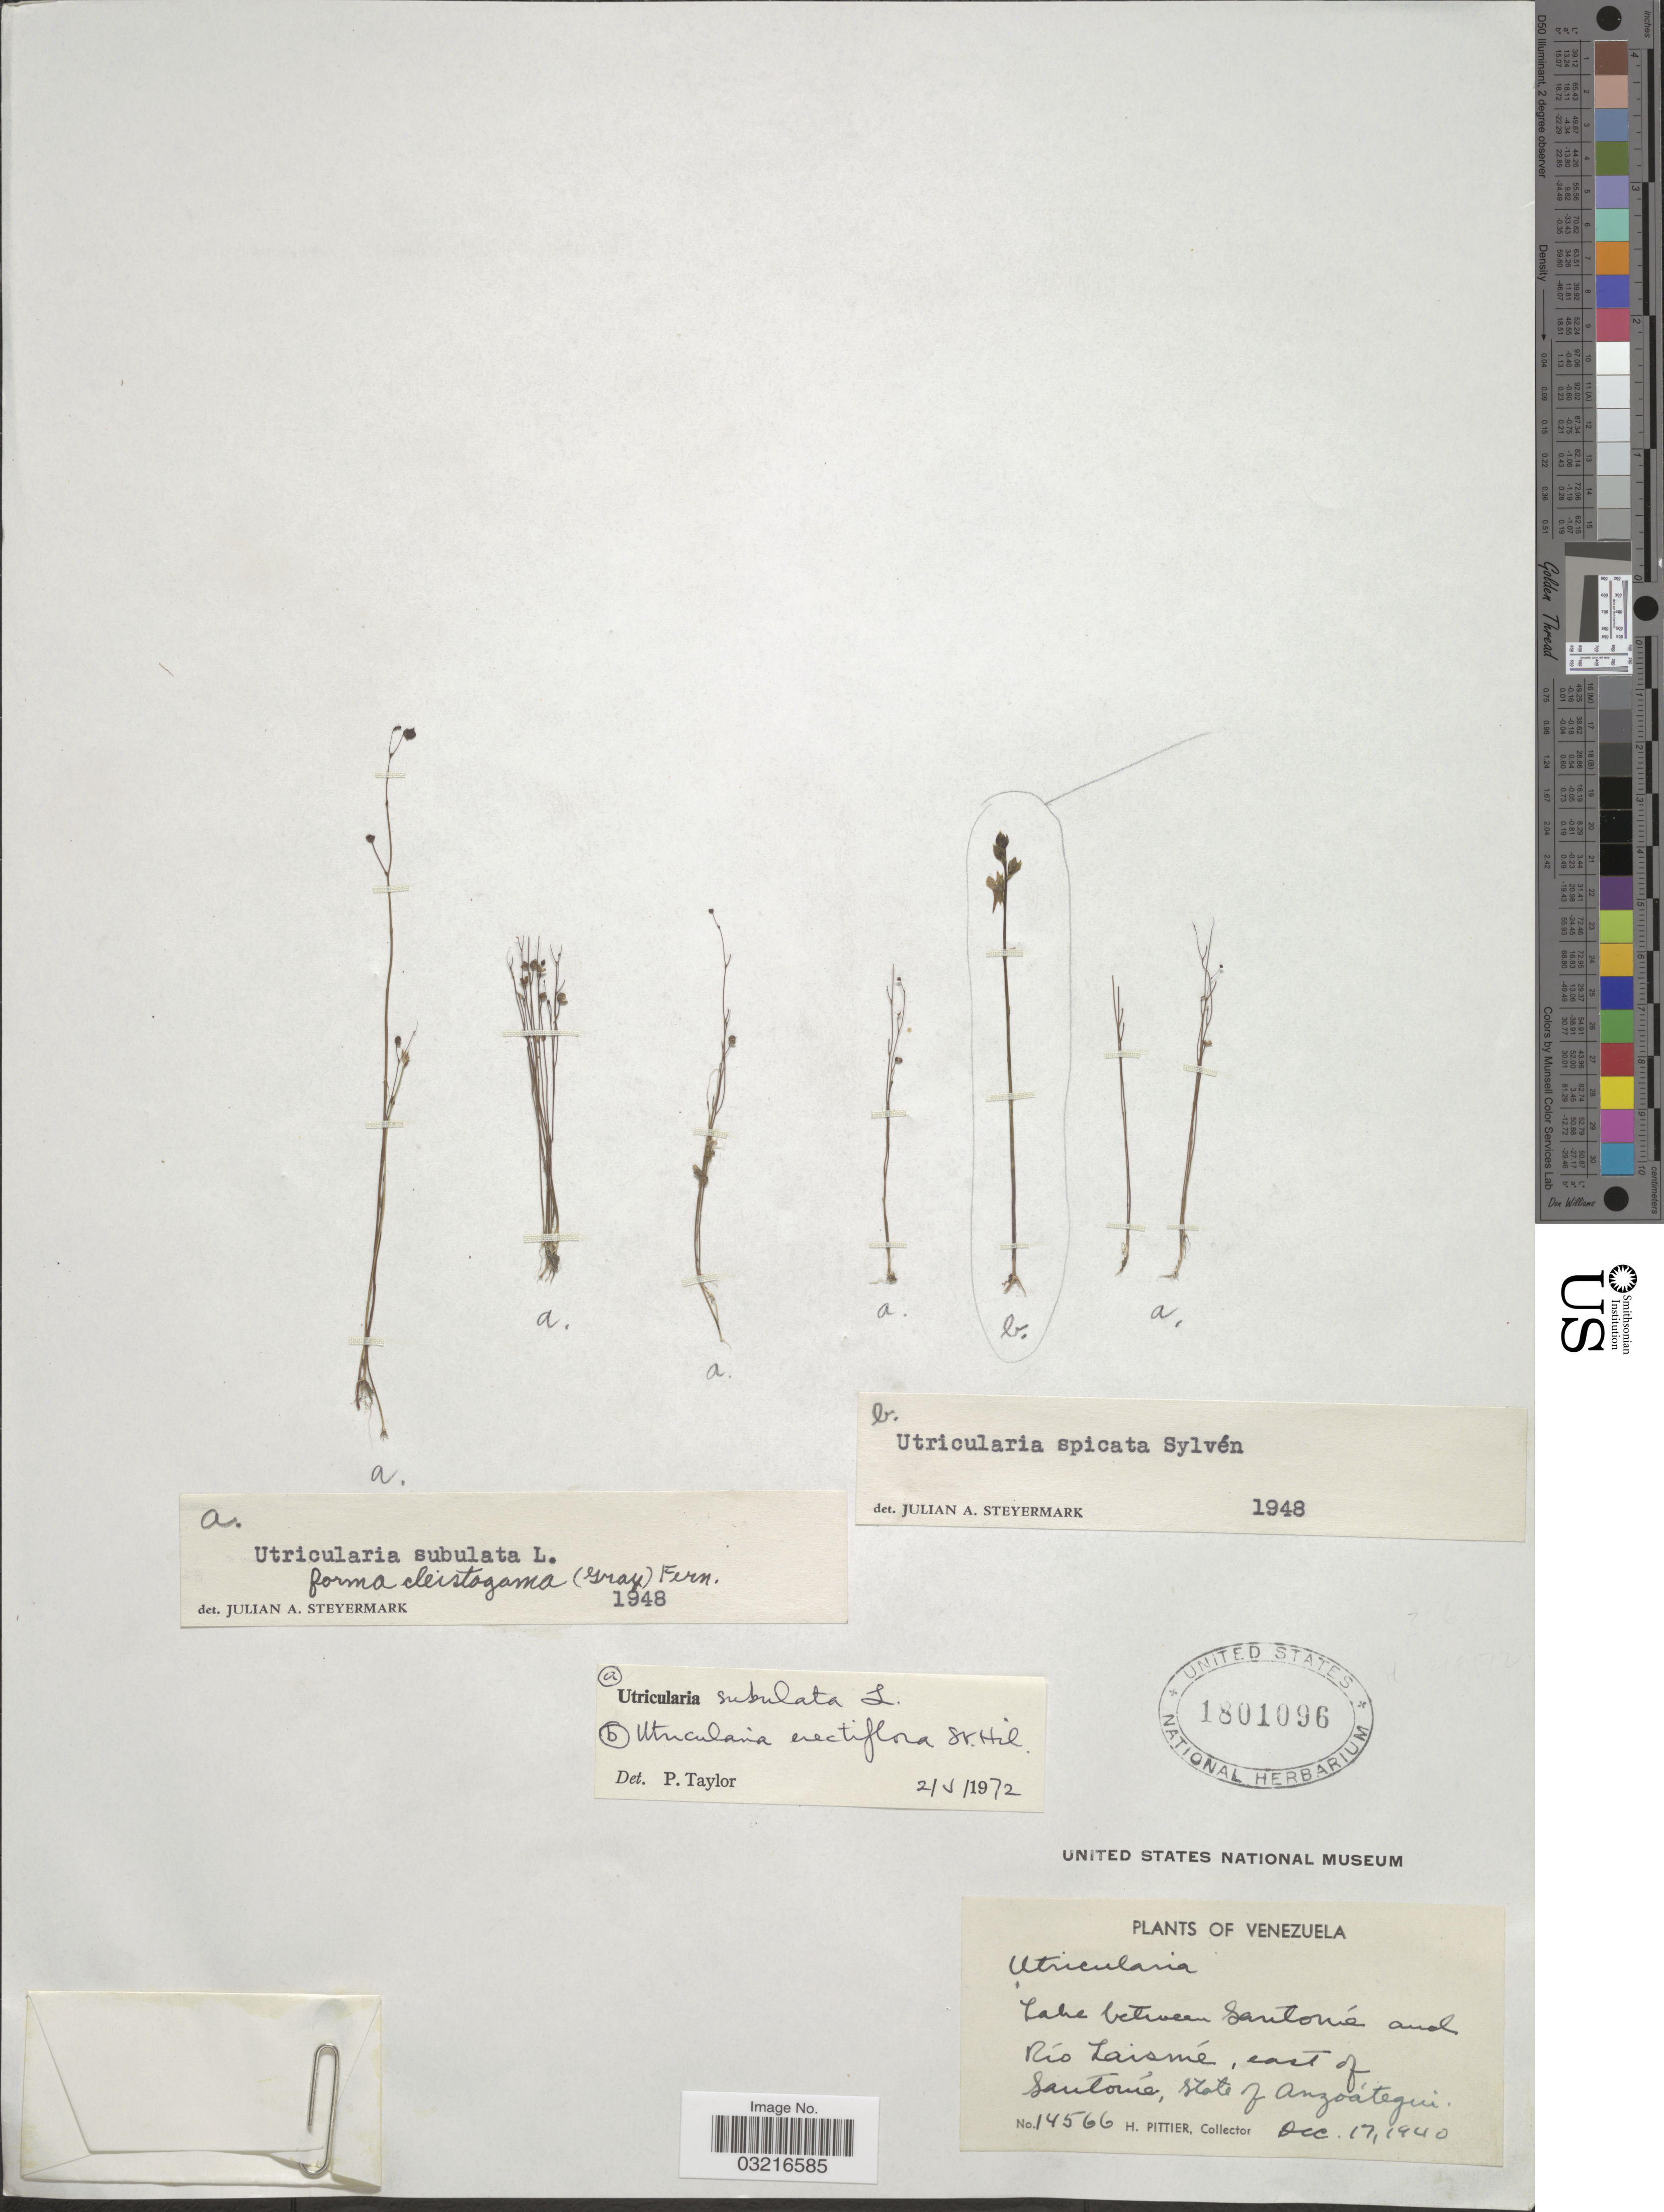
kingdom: Plantae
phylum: Tracheophyta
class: Magnoliopsida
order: Lamiales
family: Lentibulariaceae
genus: Utricularia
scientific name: Utricularia subulata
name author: L.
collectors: H. F. Pittier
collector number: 14566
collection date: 1940-12-17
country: Venezuela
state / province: Anzoategui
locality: Lake between Santomé and Río Laismé, east of Santomé.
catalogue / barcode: US 1801096